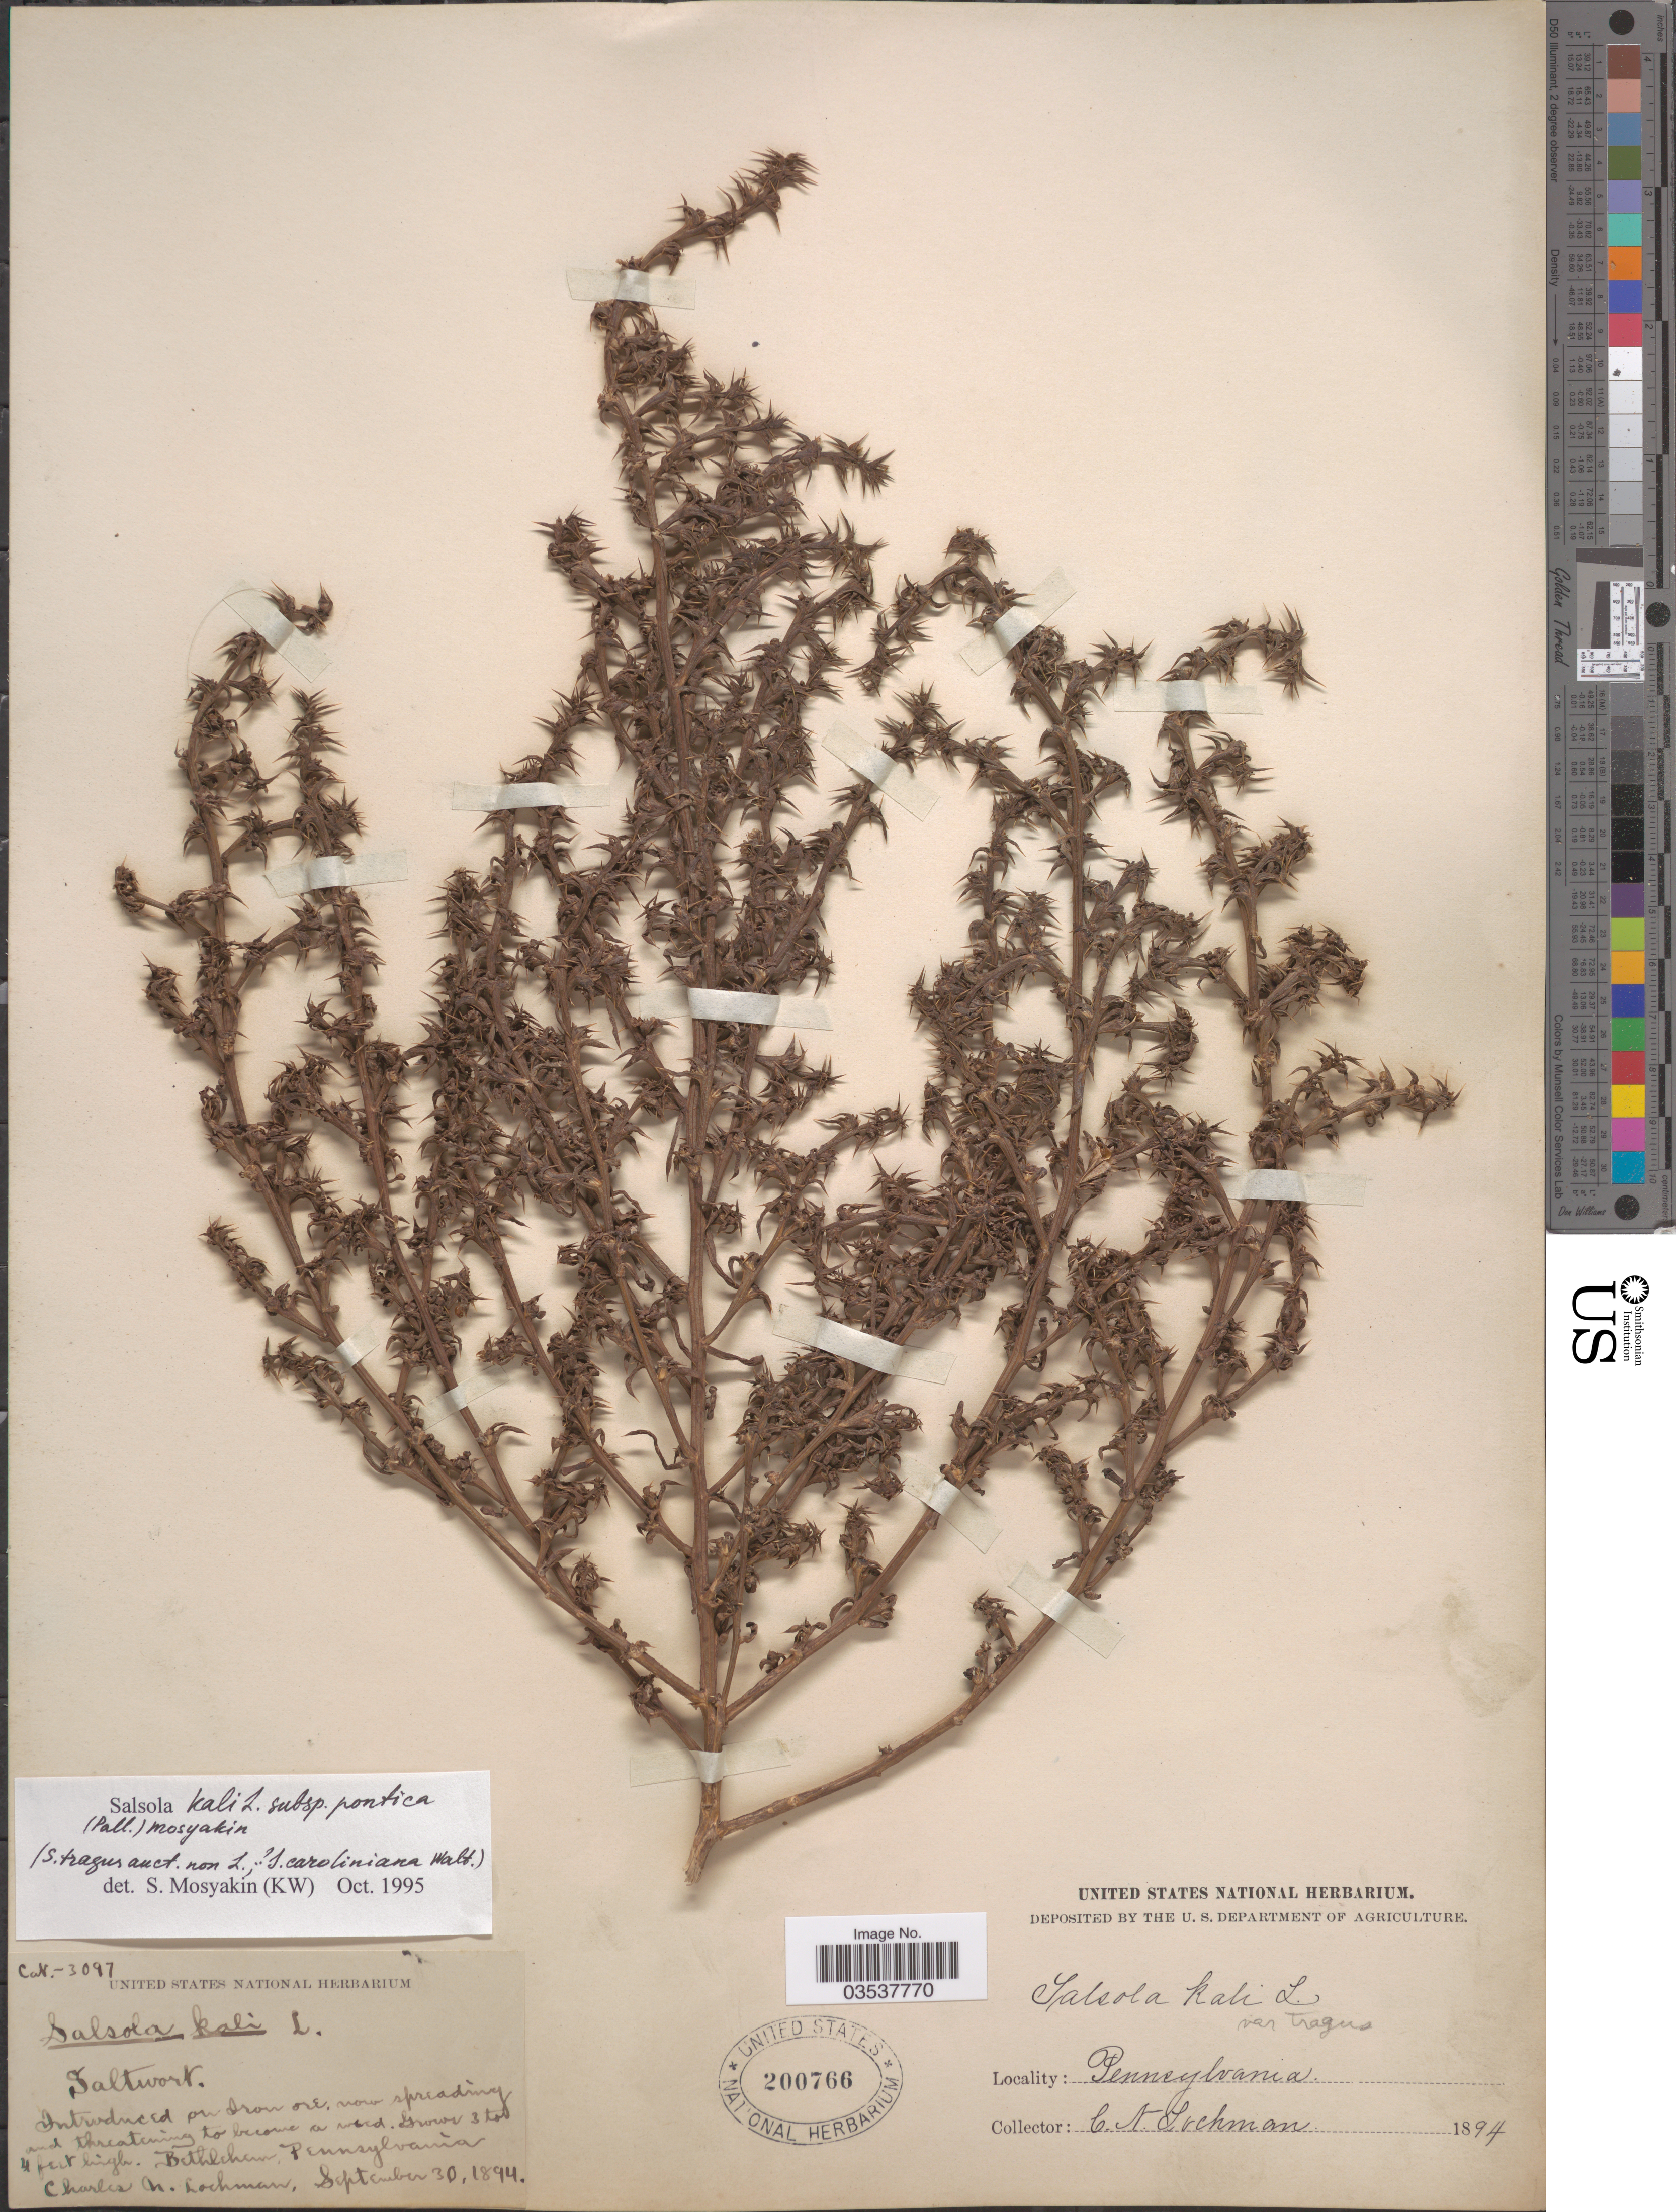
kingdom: Plantae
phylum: Tracheophyta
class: Magnoliopsida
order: Caryophyllales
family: Amaranthaceae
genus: Salsola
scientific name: Salsola kali var. caroliniana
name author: (Walter) Nutt.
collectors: C. Lochman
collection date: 1894-09-30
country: United States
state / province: Pennsylvania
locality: Bethlehem.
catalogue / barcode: US 200766